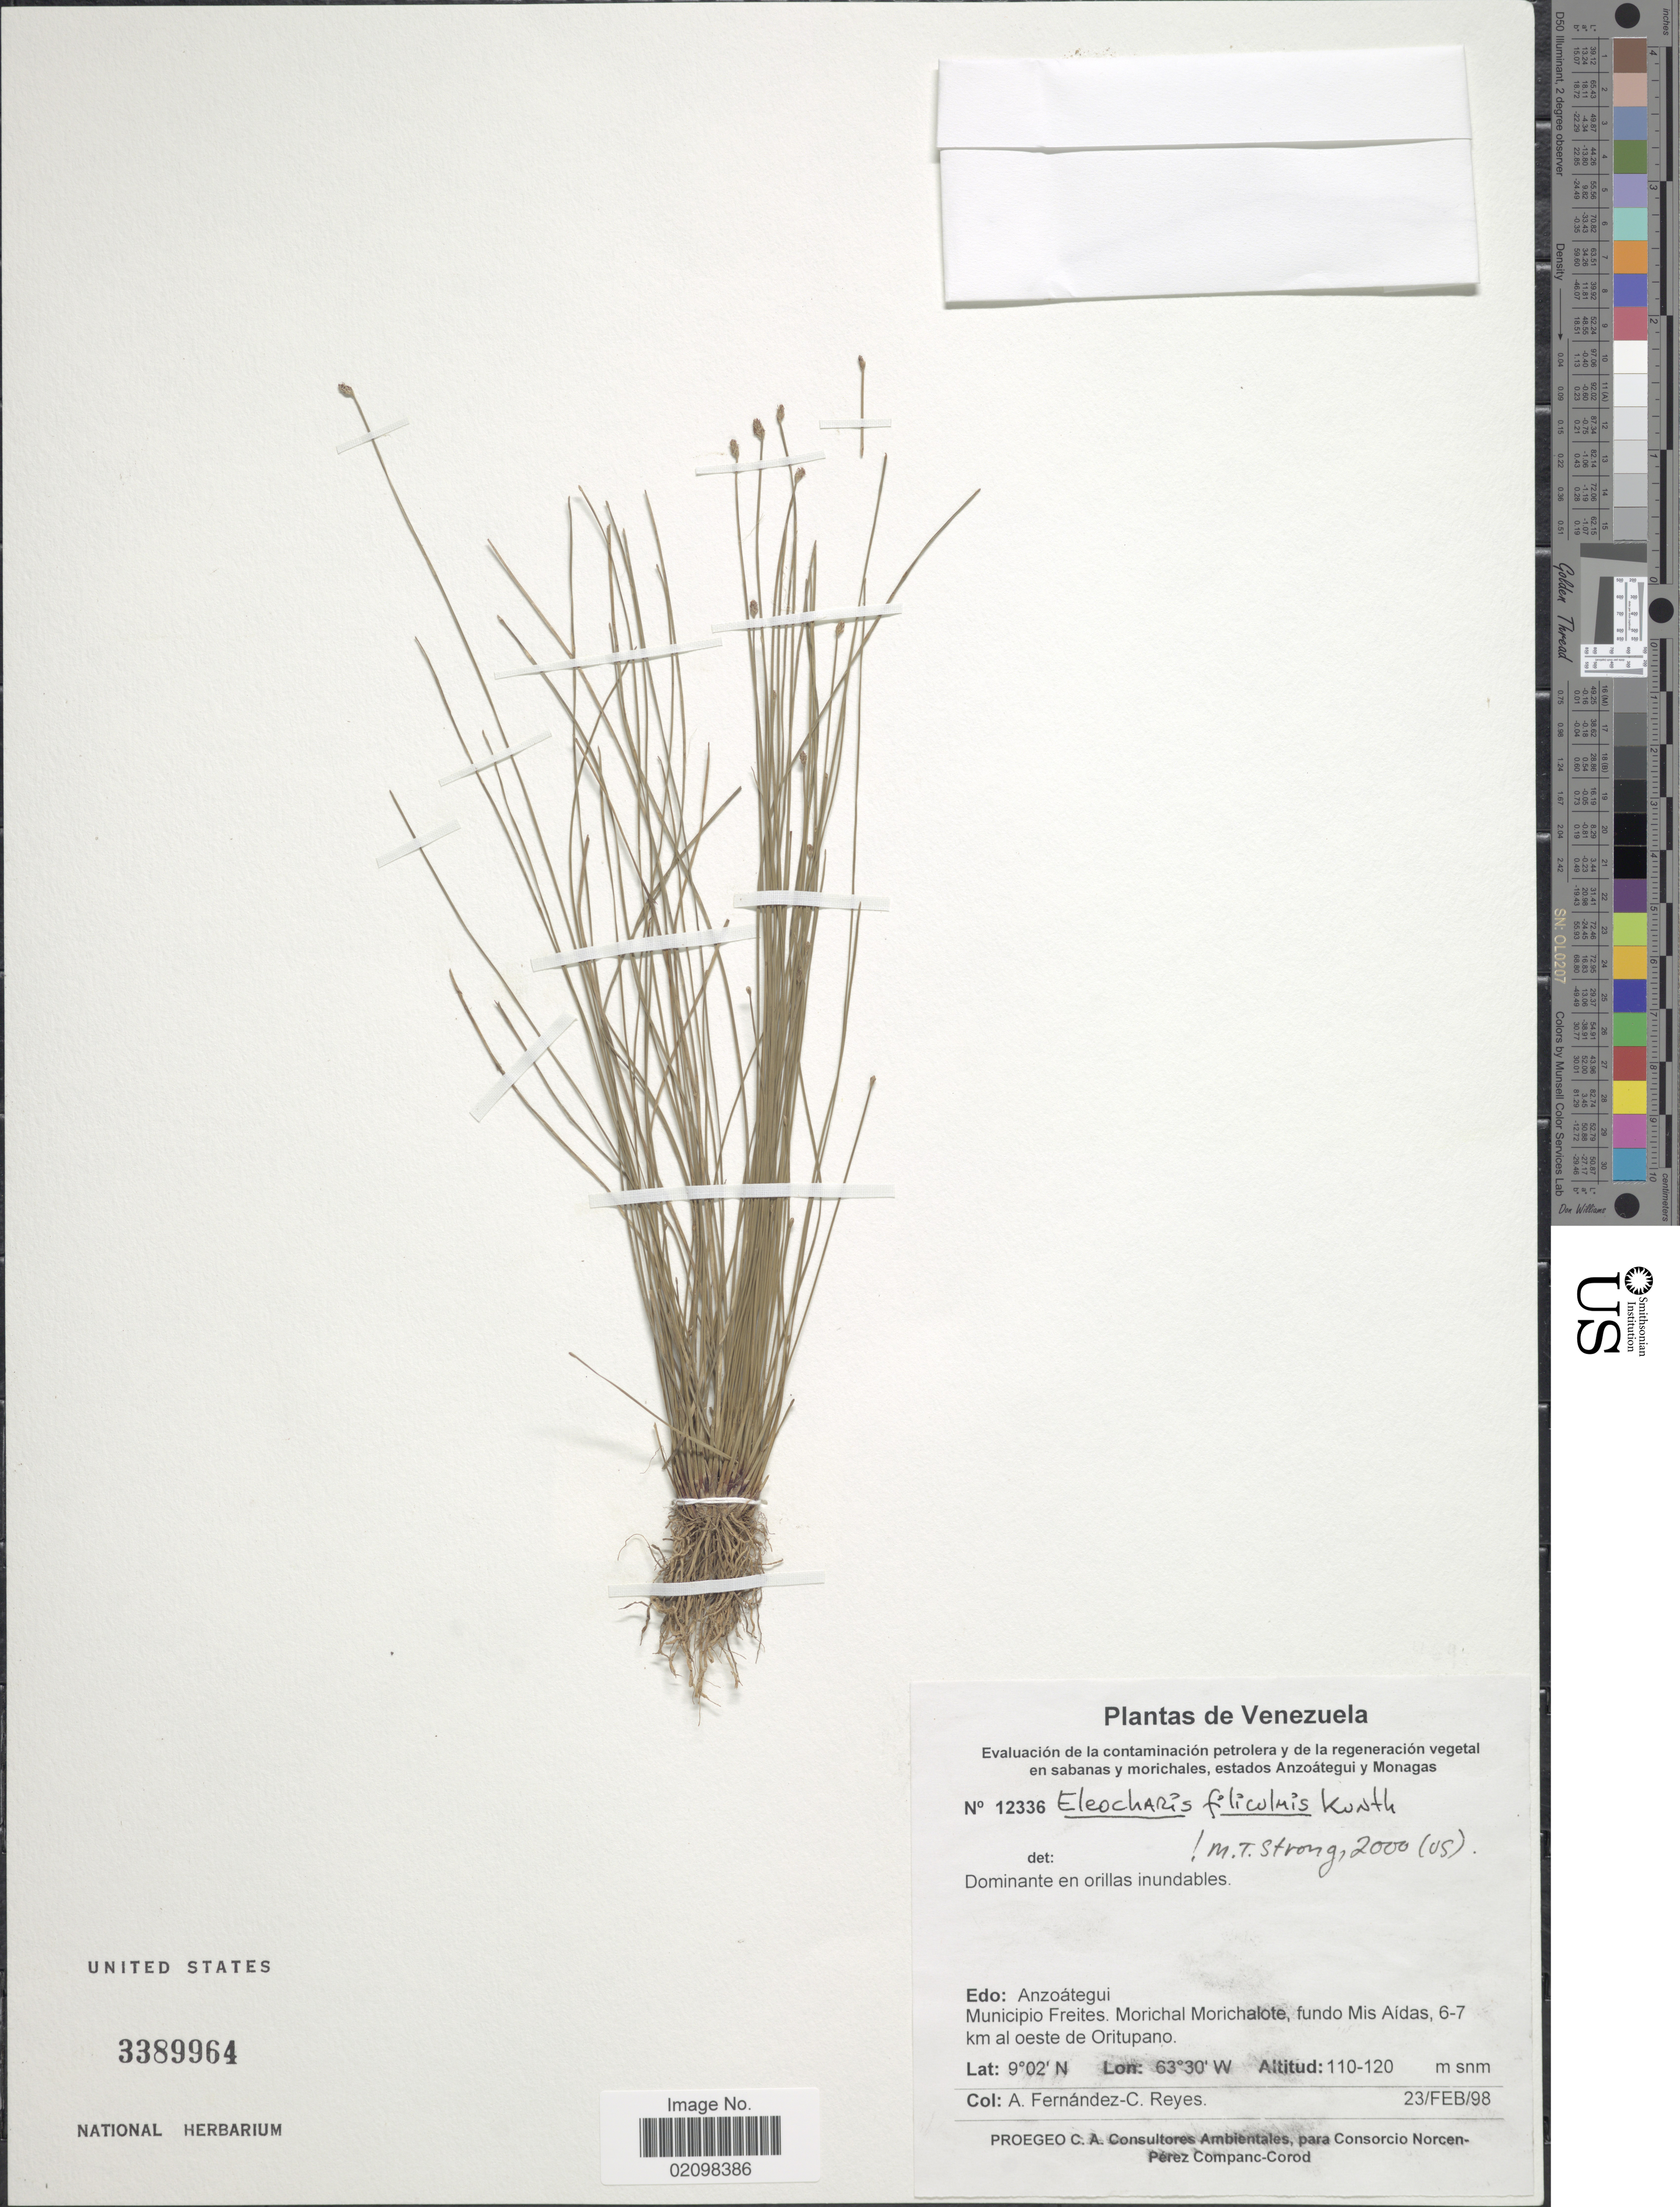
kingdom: Plantae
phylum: Tracheophyta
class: Liliopsida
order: Poales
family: Cyperaceae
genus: Eleocharis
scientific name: Eleocharis filiculmis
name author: Kunth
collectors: A. Fernández & C. Reyes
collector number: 12336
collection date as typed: Transcribed d/m/y: 23/2/98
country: Venezuela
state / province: Anzoategui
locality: Municipio Freites. Morichal Morichalote, fundo Mis Aídas, 6-7 km al oeste de Oritupano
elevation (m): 110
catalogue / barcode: US 3389964